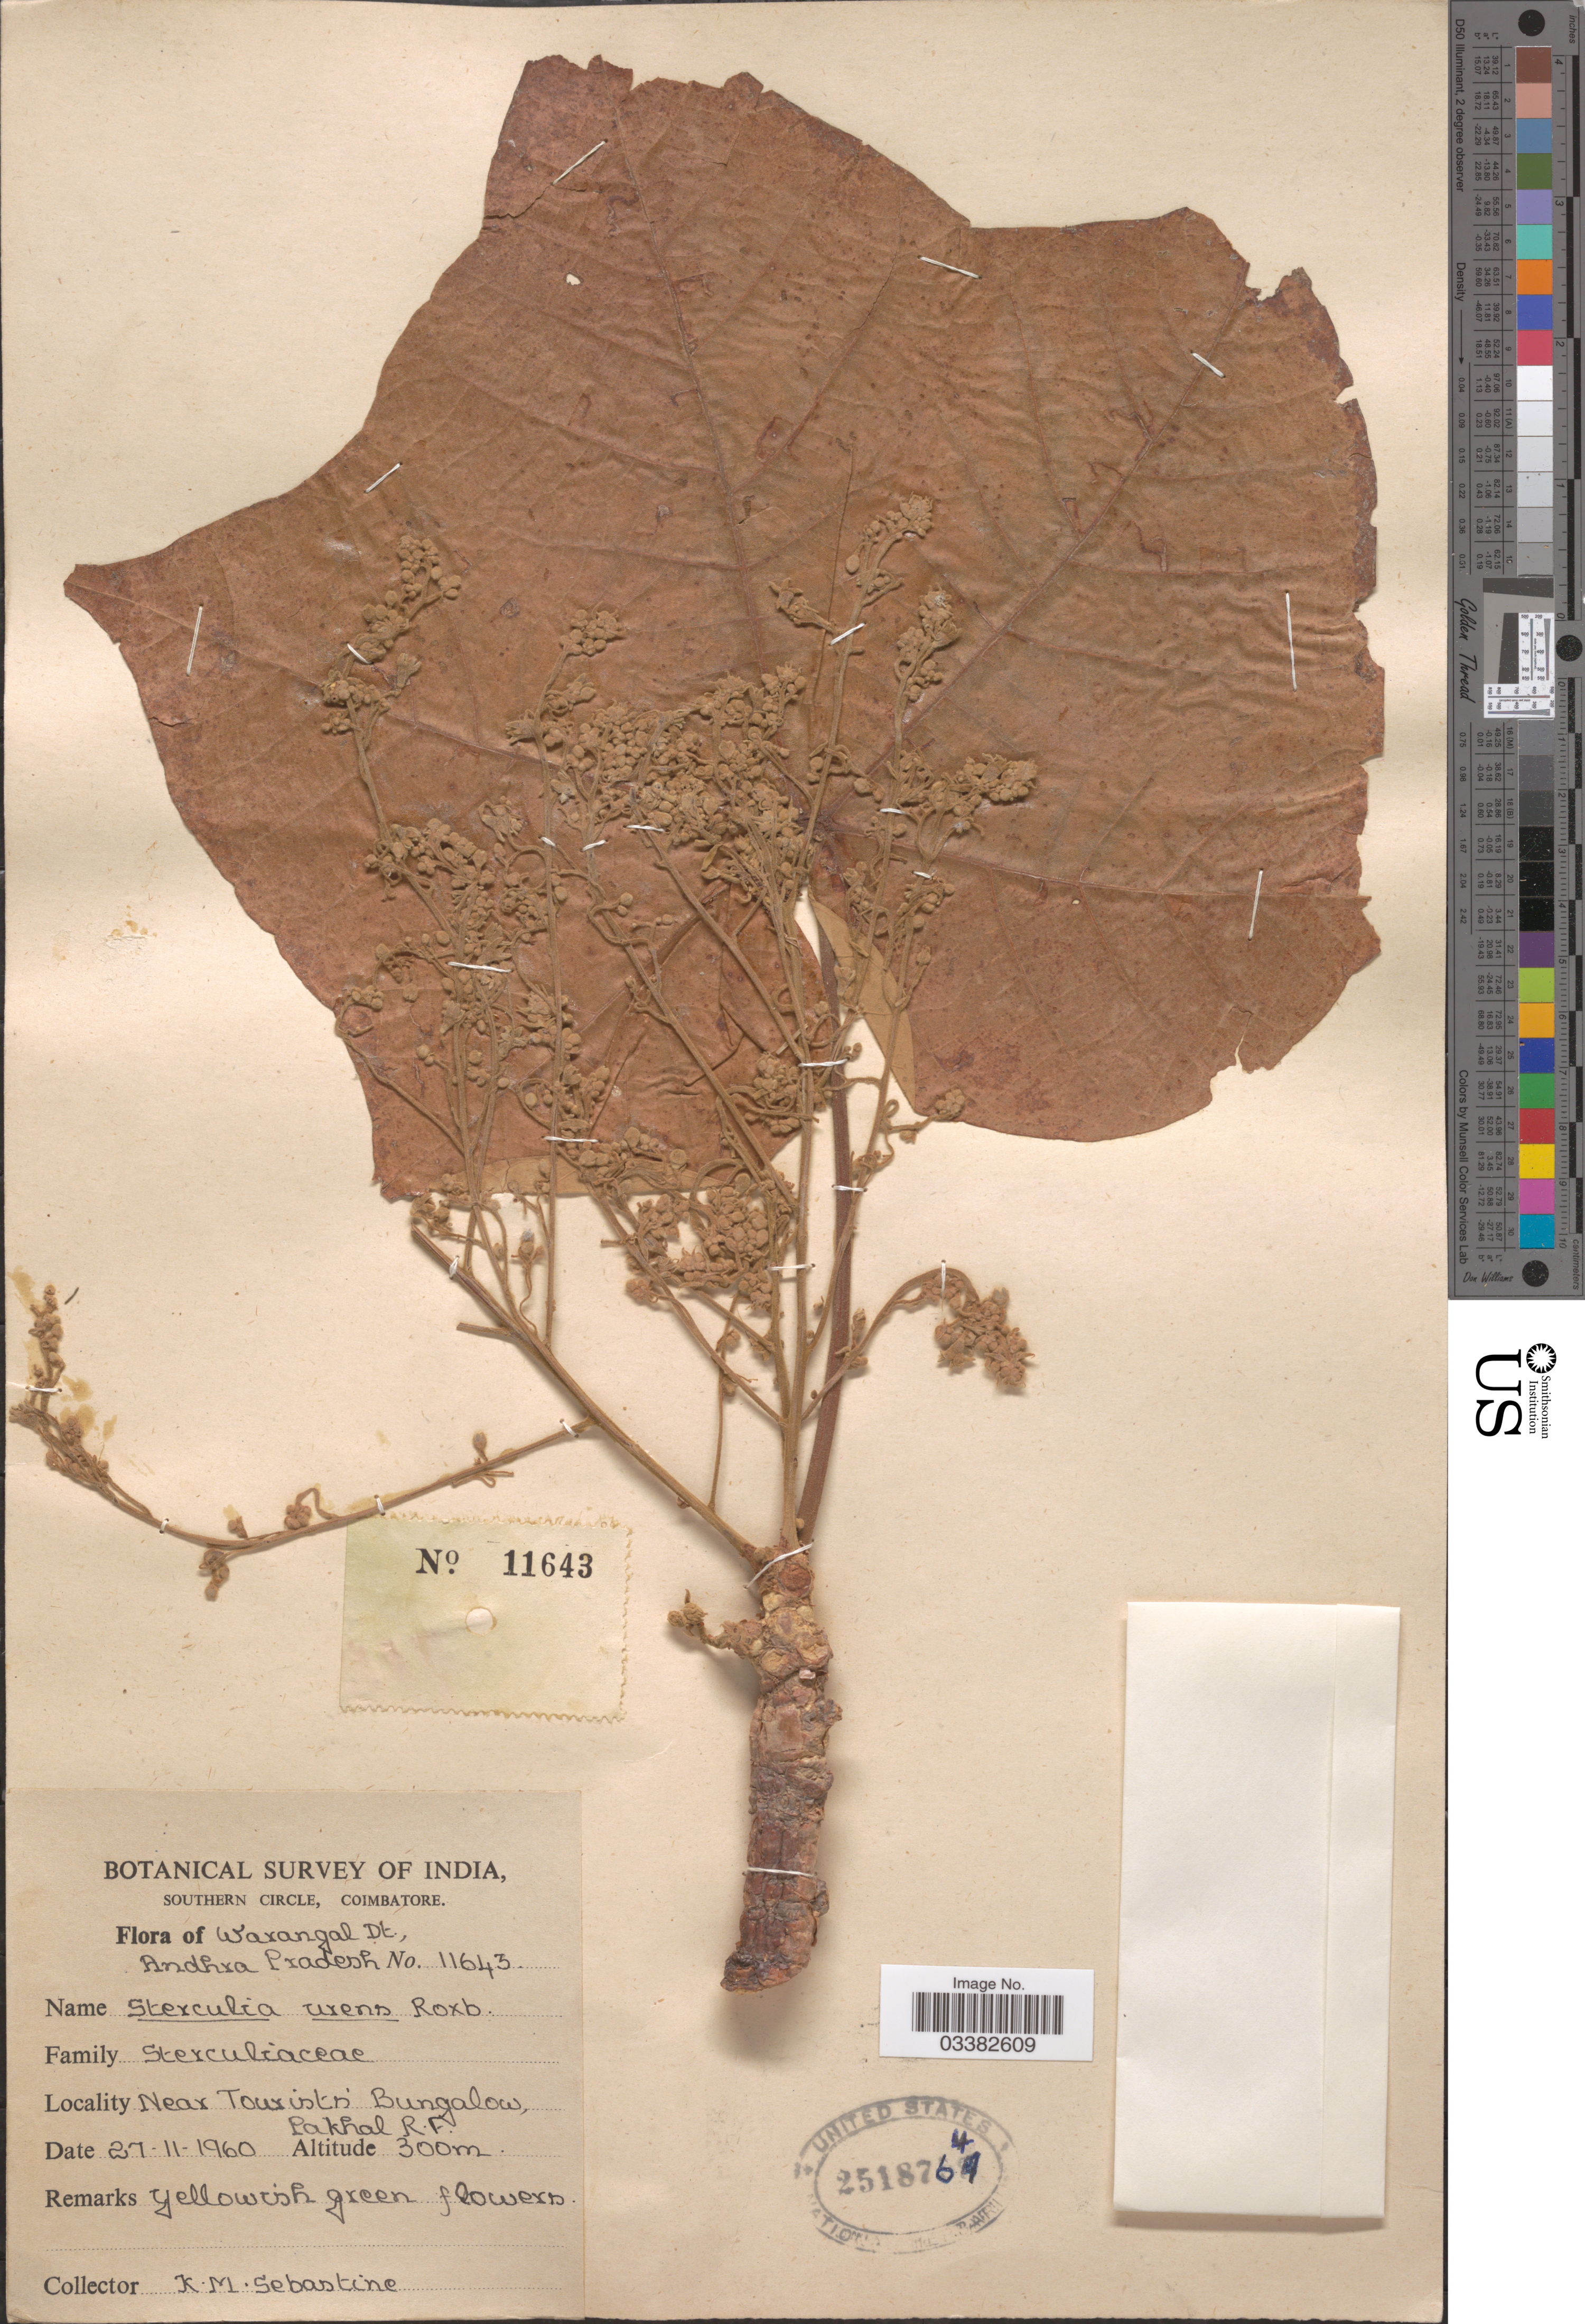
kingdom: Plantae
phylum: Tracheophyta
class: Magnoliopsida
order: Malvales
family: Malvaceae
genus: Sterculia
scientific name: Sterculia urens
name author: Roxb.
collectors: K. Sebastine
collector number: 11643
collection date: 1960-11-27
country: India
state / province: Andhra Pradesh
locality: Warangal Dt. Near Tourists' Bungalow, Pakhal R. F.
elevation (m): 300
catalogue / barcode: US 2518764